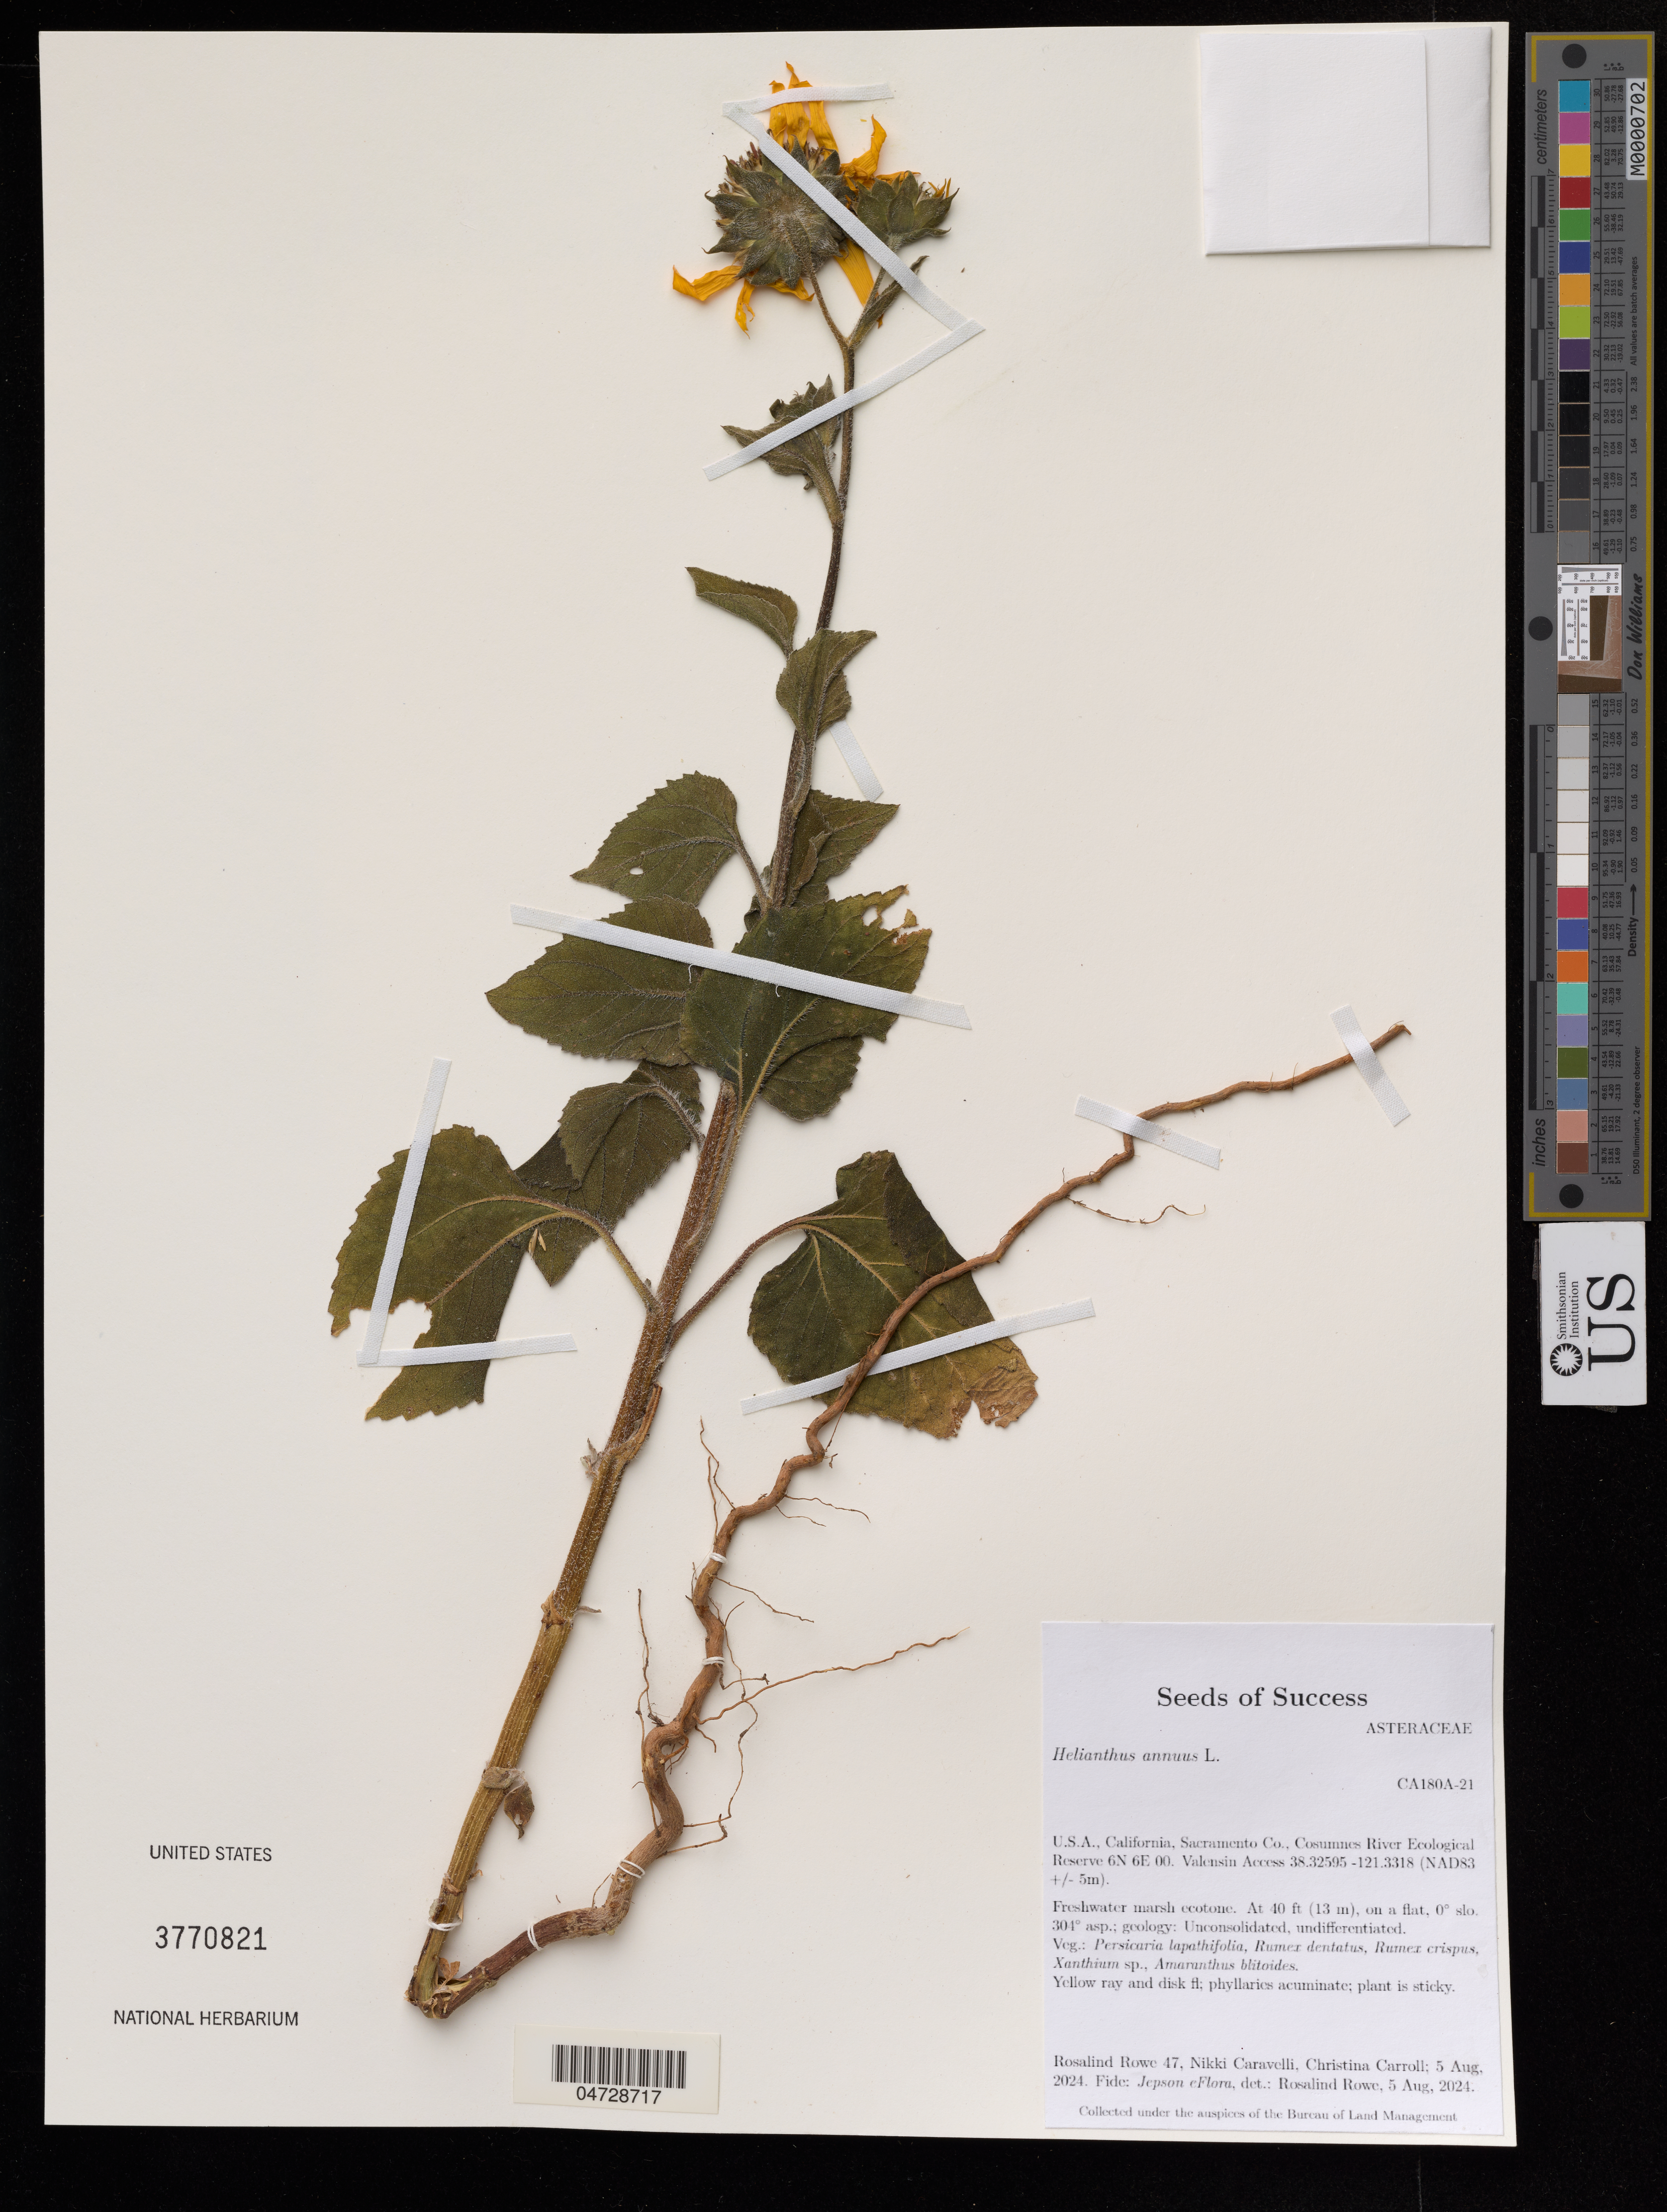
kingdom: Plantae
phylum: Tracheophyta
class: Magnoliopsida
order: Asterales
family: Asteraceae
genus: Helianthus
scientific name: Helianthus annuus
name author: L.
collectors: R. Rowe, N. Caravelli & C. Carroll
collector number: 47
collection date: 2024-08-05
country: United States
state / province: California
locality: Sacramento Co., Cosumnes River Ecological Reserve 6N 6E 00.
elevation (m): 12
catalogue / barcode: US 3770821